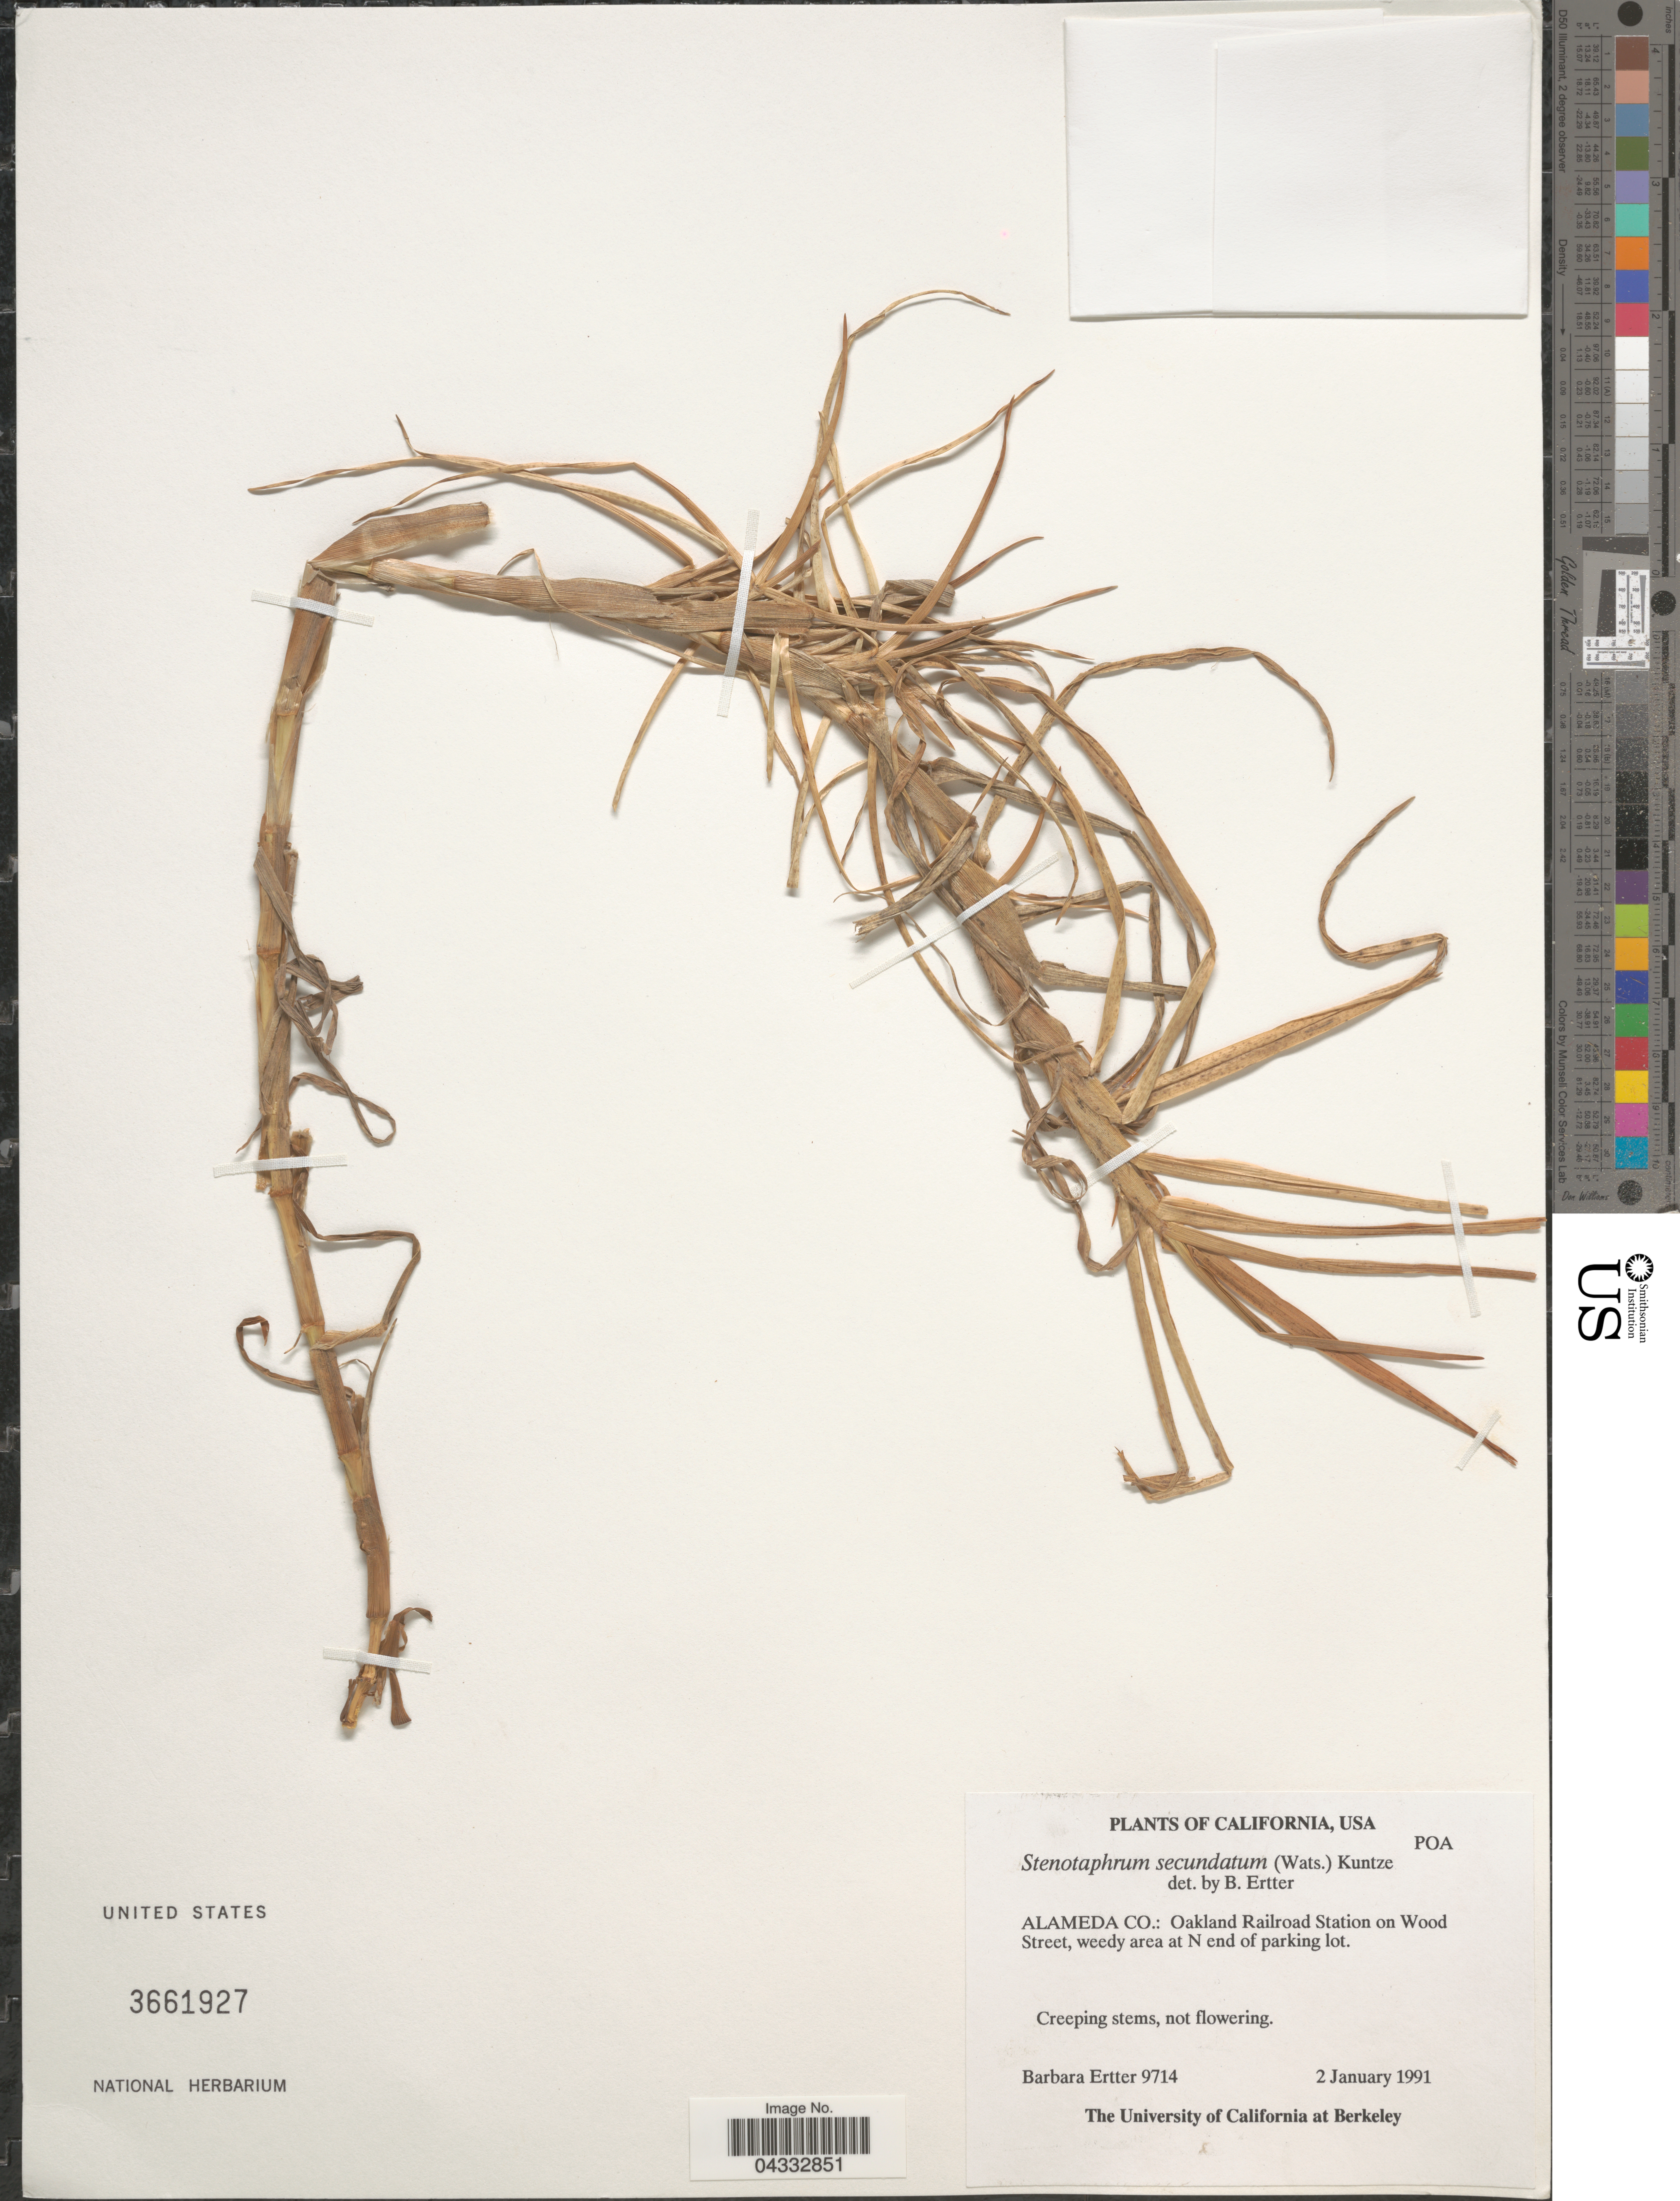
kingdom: Plantae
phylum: Tracheophyta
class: Liliopsida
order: Poales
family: Poaceae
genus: Stenotaphrum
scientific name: Stenotaphrum secundatum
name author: (Walter) Kuntze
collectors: B. Ertter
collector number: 9717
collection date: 1991-01-02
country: United States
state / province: California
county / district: Alameda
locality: Alameda Co.: Oakland Railroad Station on Wood Street, weedy area at N end of parking lot.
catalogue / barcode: US 3661927